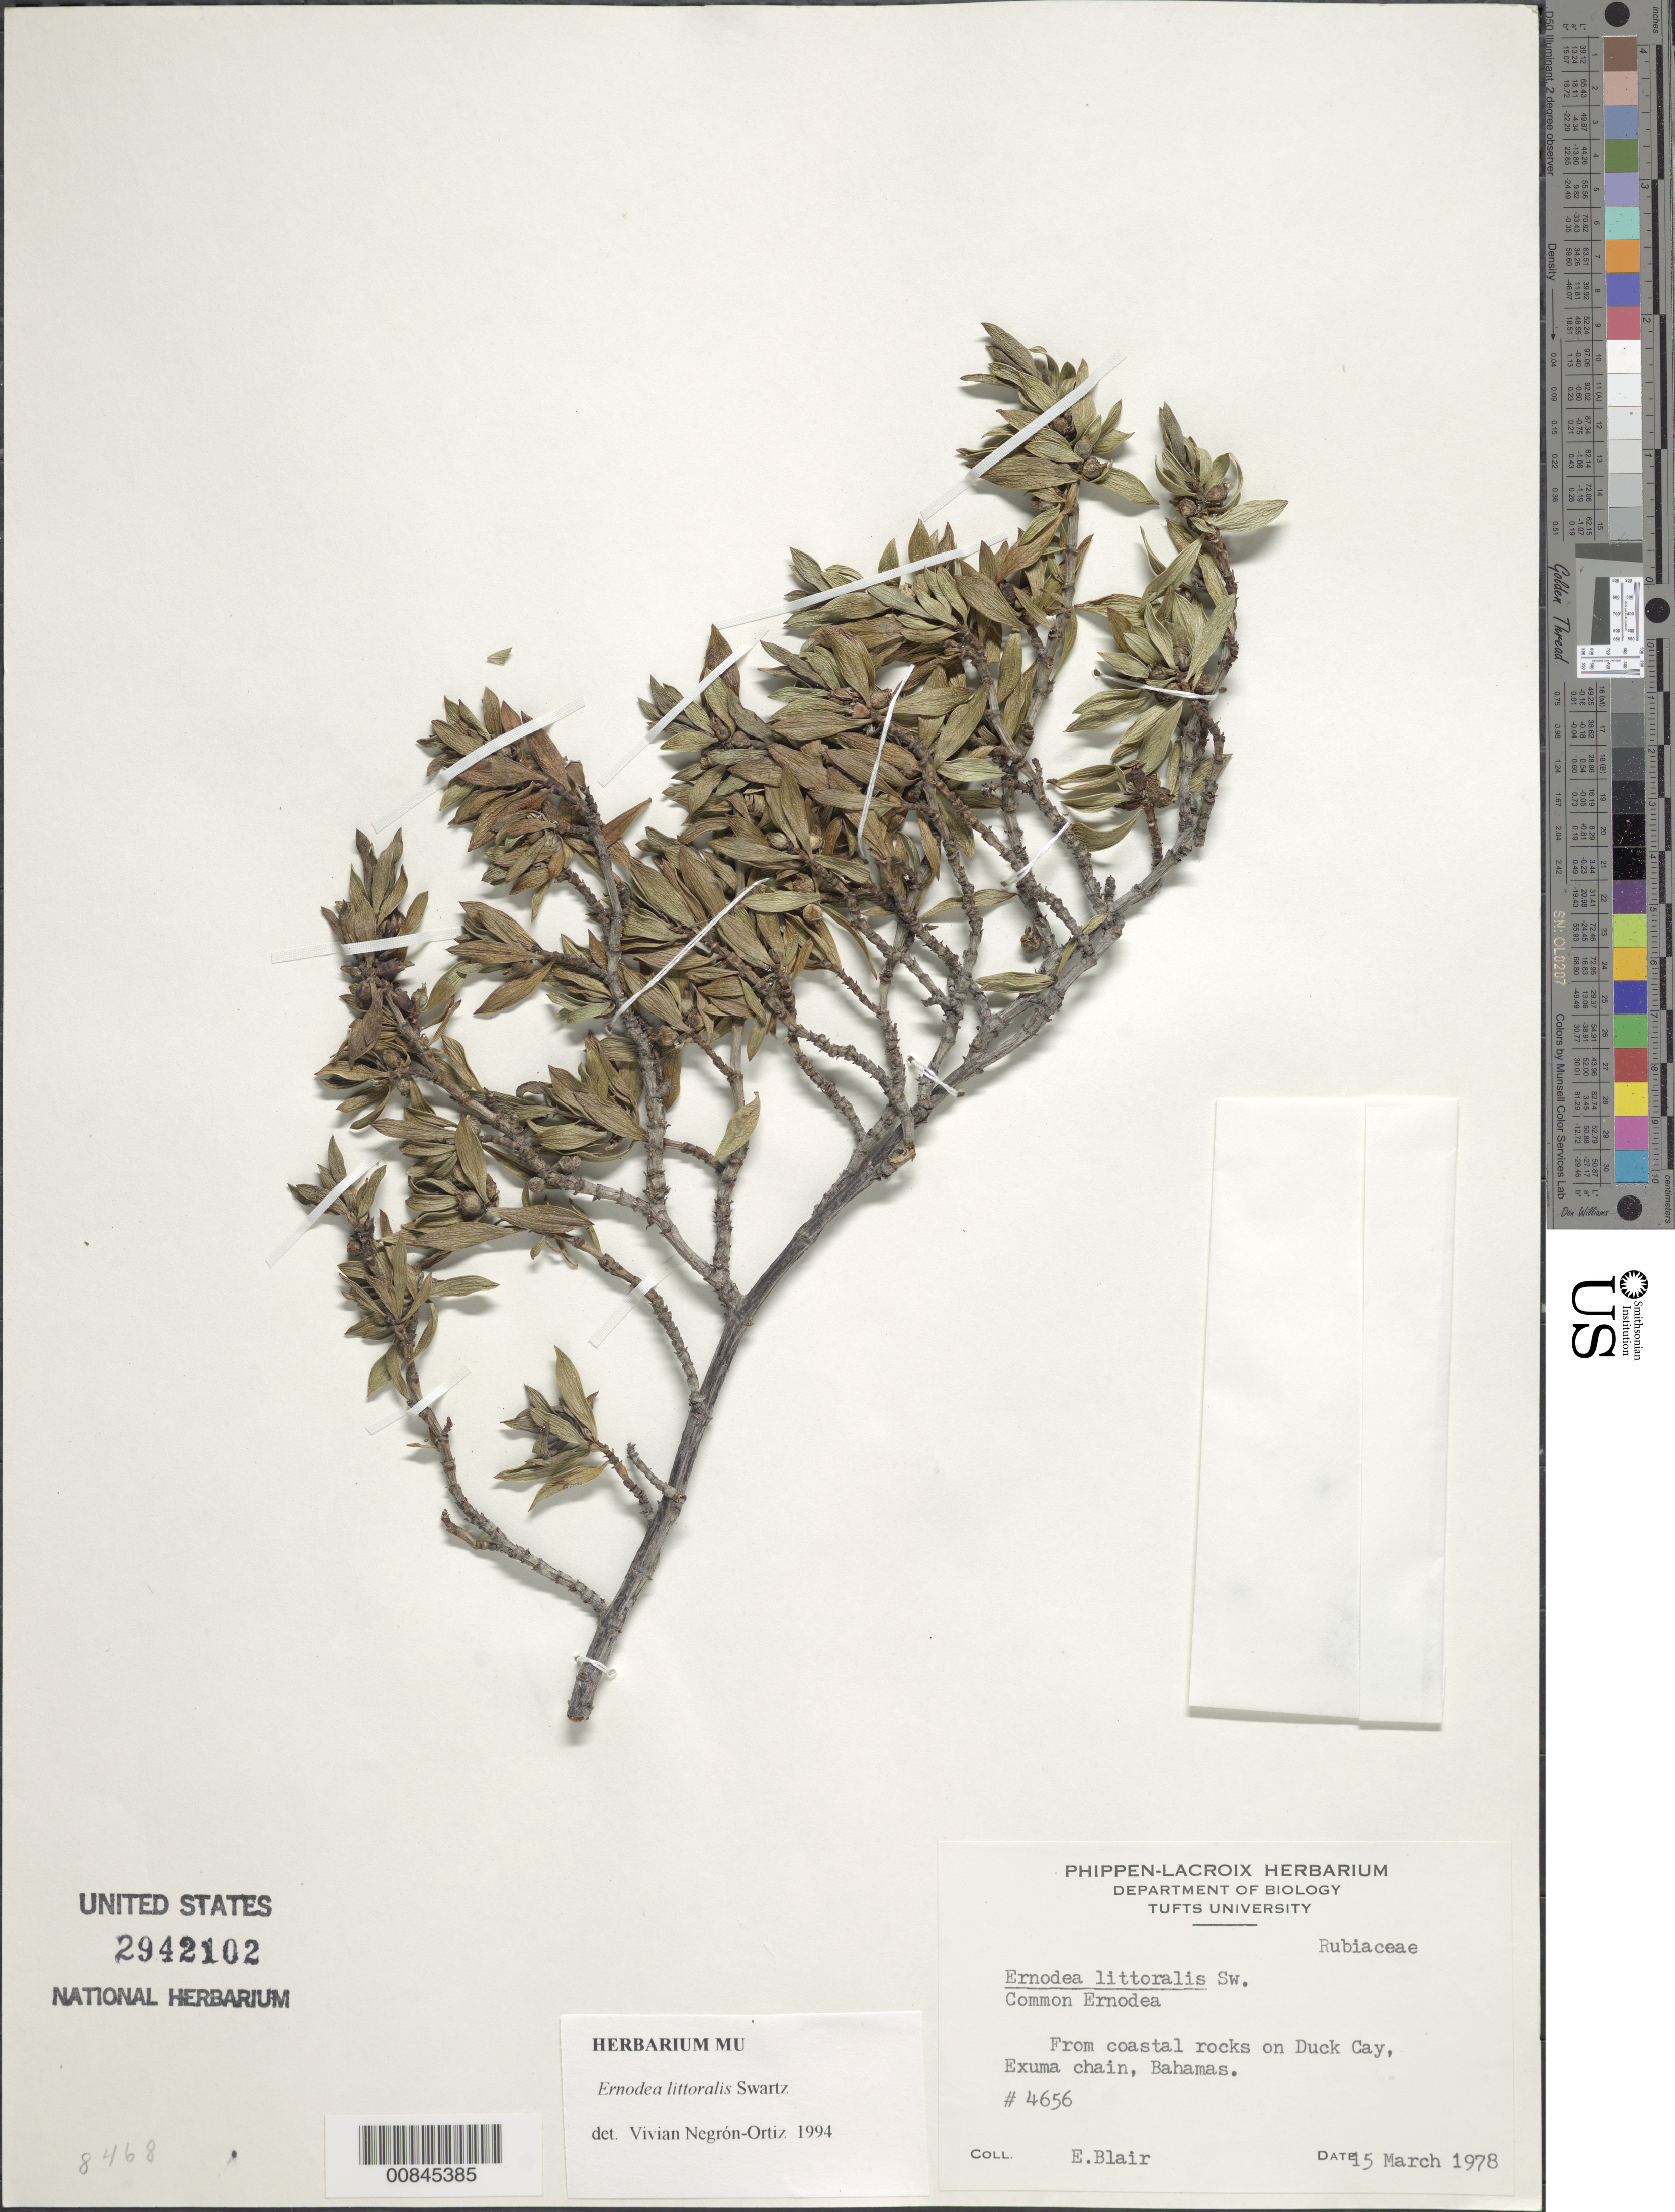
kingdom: Plantae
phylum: Tracheophyta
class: Magnoliopsida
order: Gentianales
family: Rubiaceae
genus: Ernodea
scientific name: Ernodea littoralis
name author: Sw.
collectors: B. Blair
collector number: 4656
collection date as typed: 15 Mar 1978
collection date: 1978-03-15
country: Bahamas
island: Duck Cay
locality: Duck Cay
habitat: Coastal rocks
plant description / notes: Common name: Common Ernodea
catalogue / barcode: US 2942102